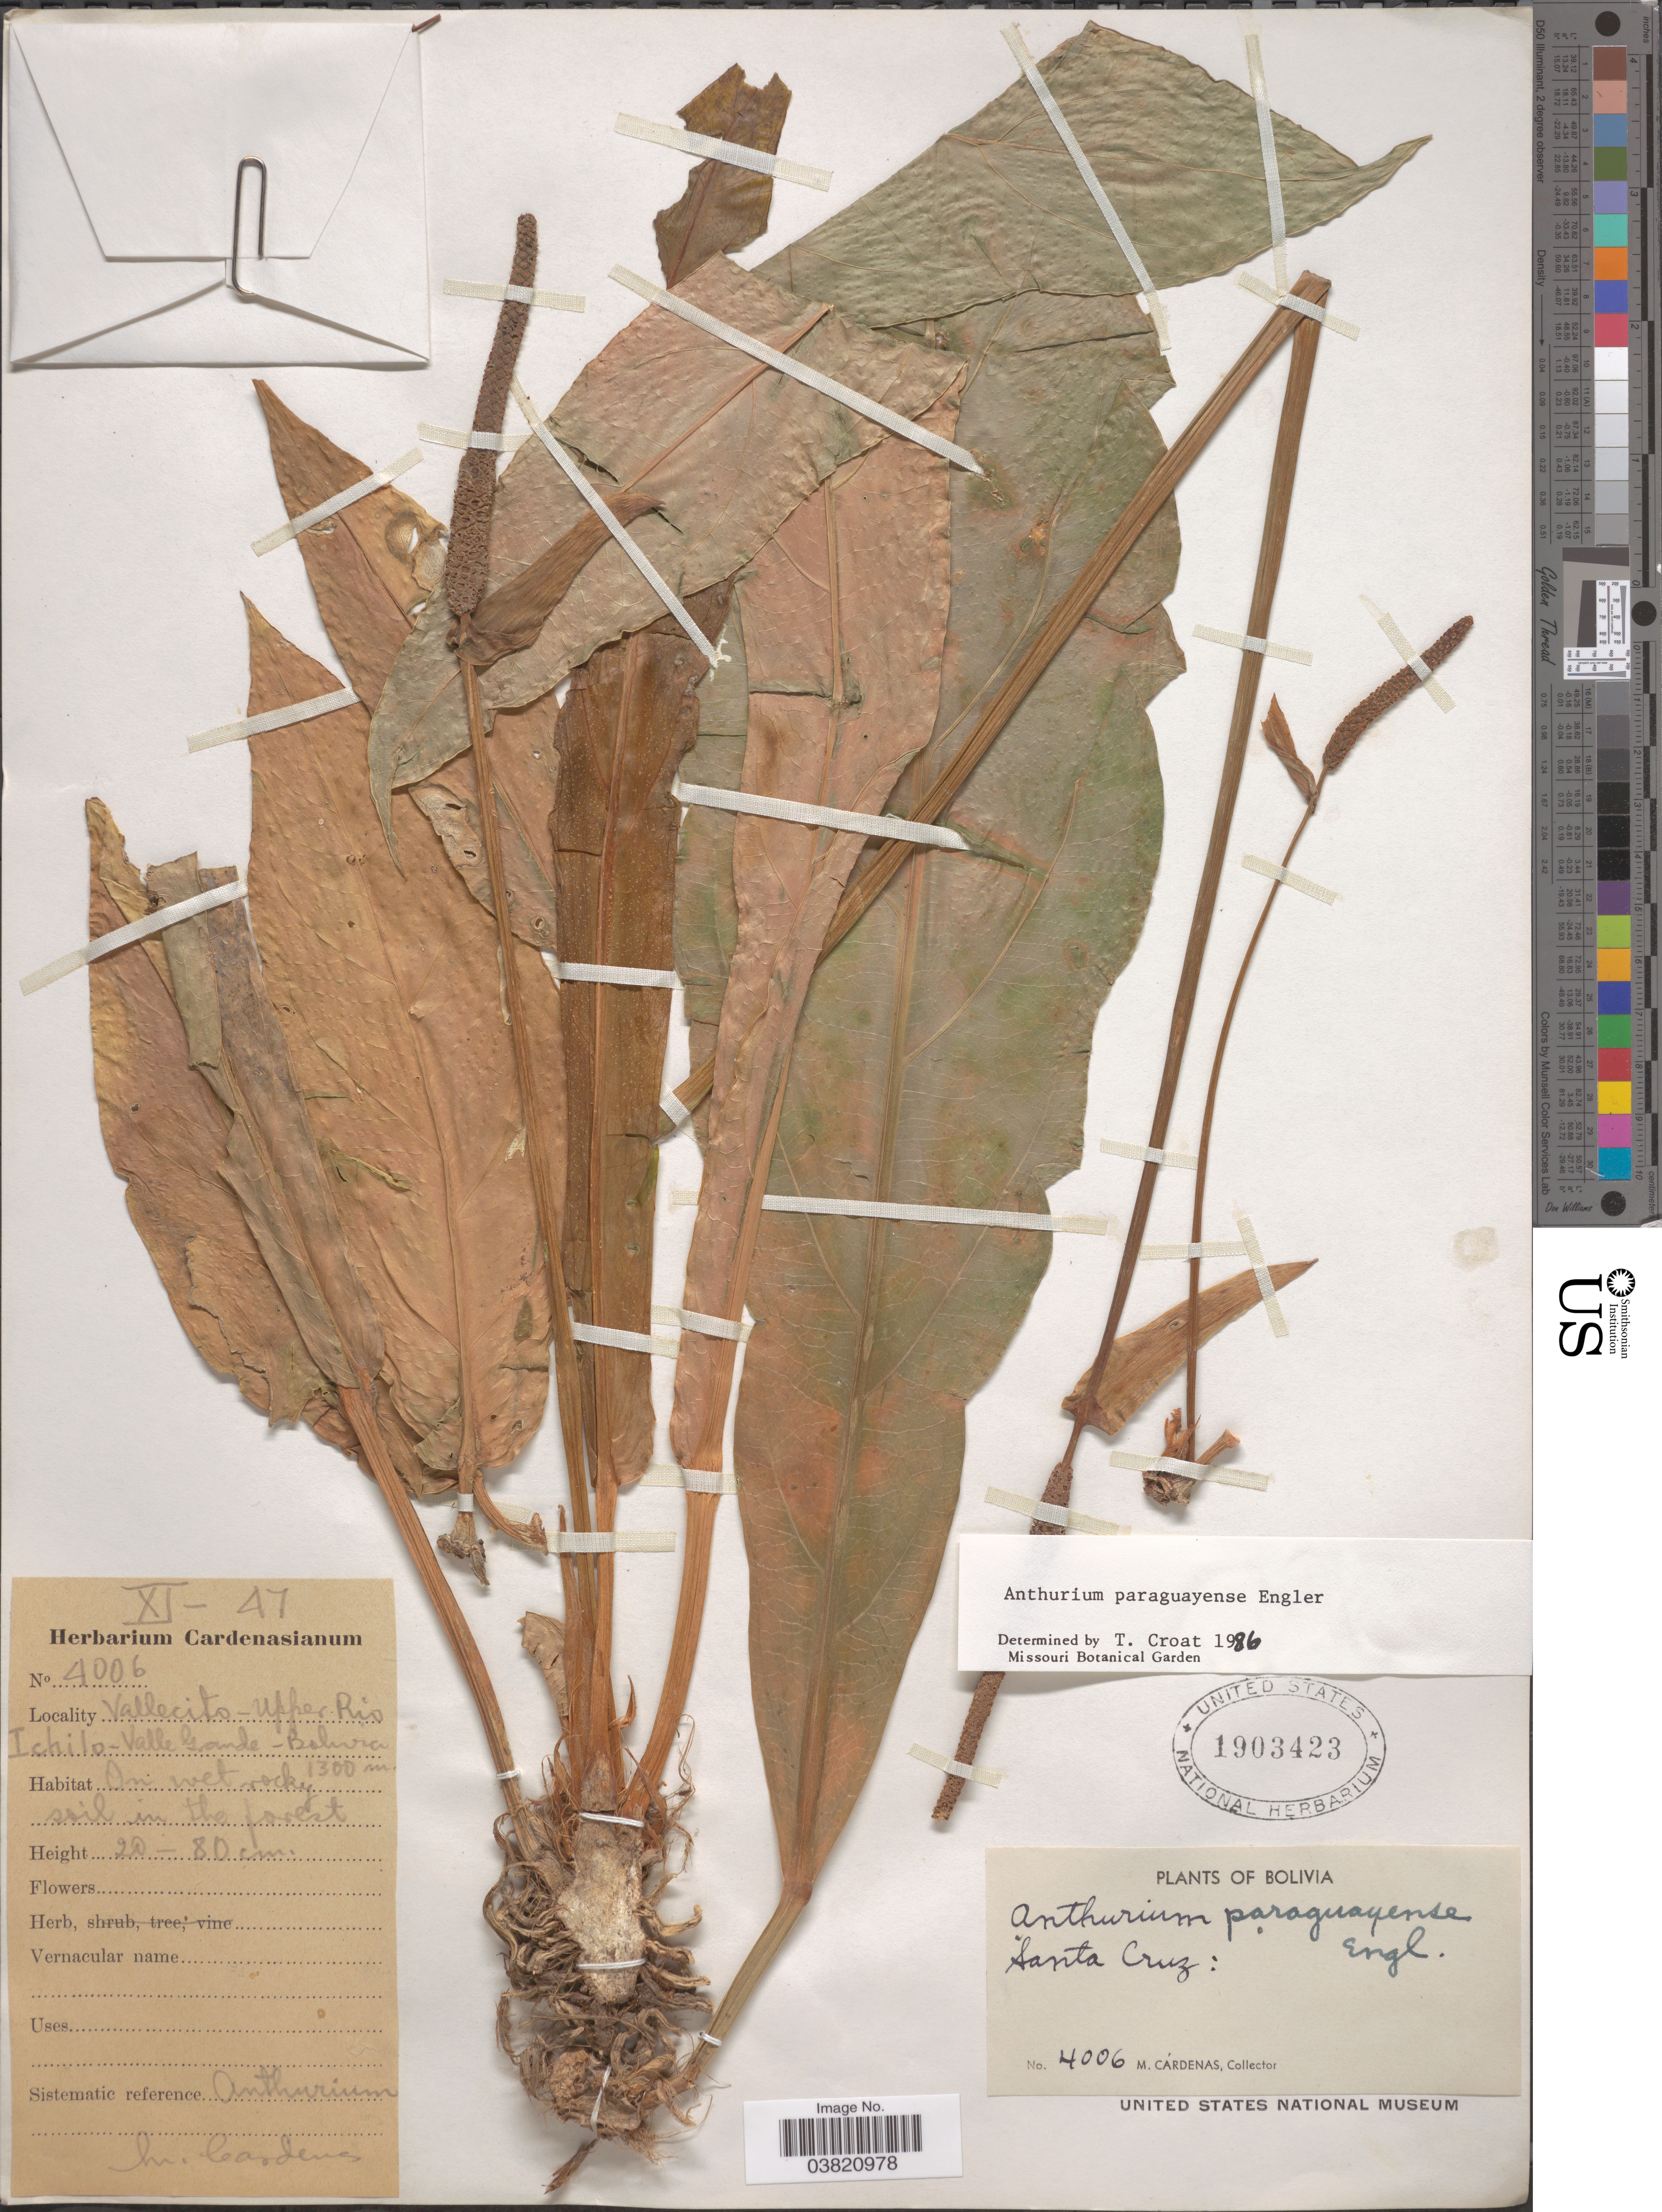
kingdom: Plantae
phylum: Tracheophyta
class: Liliopsida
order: Alismatales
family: Araceae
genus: Anthurium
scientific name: Anthurium paraguayense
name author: Engl.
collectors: M. Cárdenas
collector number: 4006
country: Bolivia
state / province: Santa Cruz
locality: Vallecito- Upper Rio Ichilo- Valle Grande.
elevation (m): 1300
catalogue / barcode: US 1903423